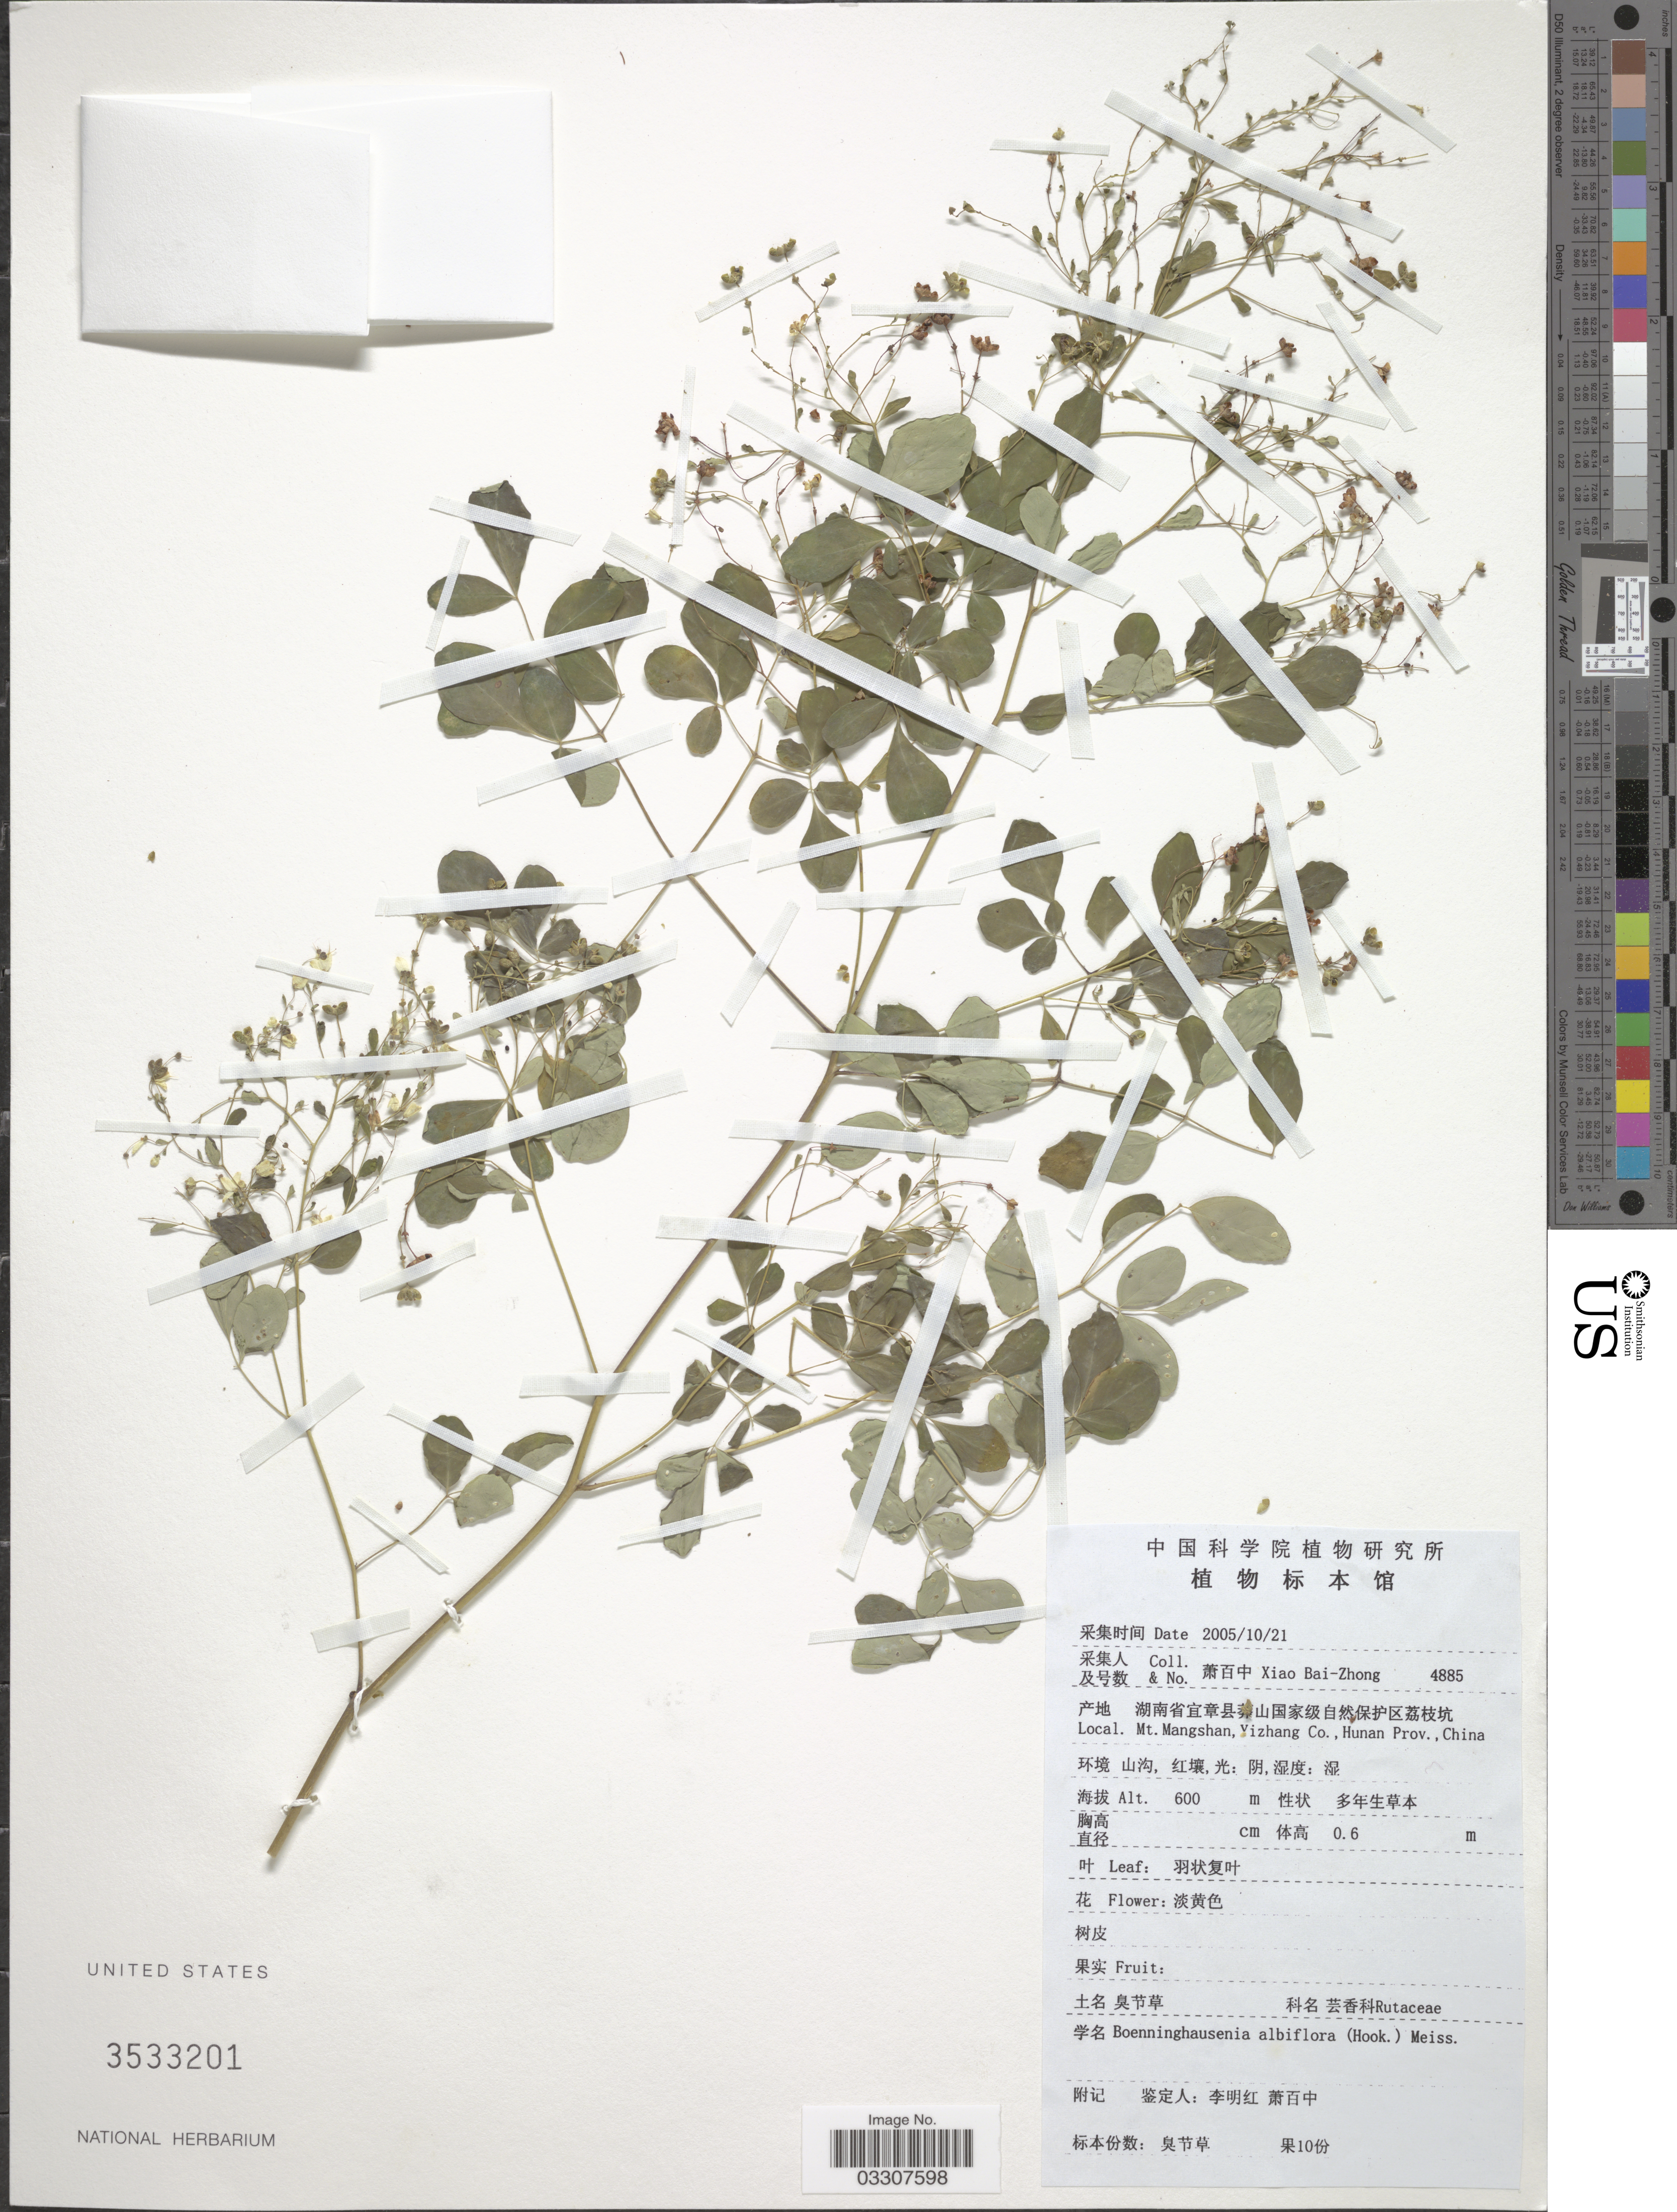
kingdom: Plantae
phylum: Tracheophyta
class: Magnoliopsida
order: Sapindales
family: Rutaceae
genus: Boenninghausenia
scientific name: Boenninghausenia albiflora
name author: (Hook.) Meisn.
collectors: B. Z. Xiao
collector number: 4885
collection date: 2005-10-21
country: China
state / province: Hunan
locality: X Mt. Mangshan, Yizhang Co.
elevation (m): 600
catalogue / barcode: US 3533201